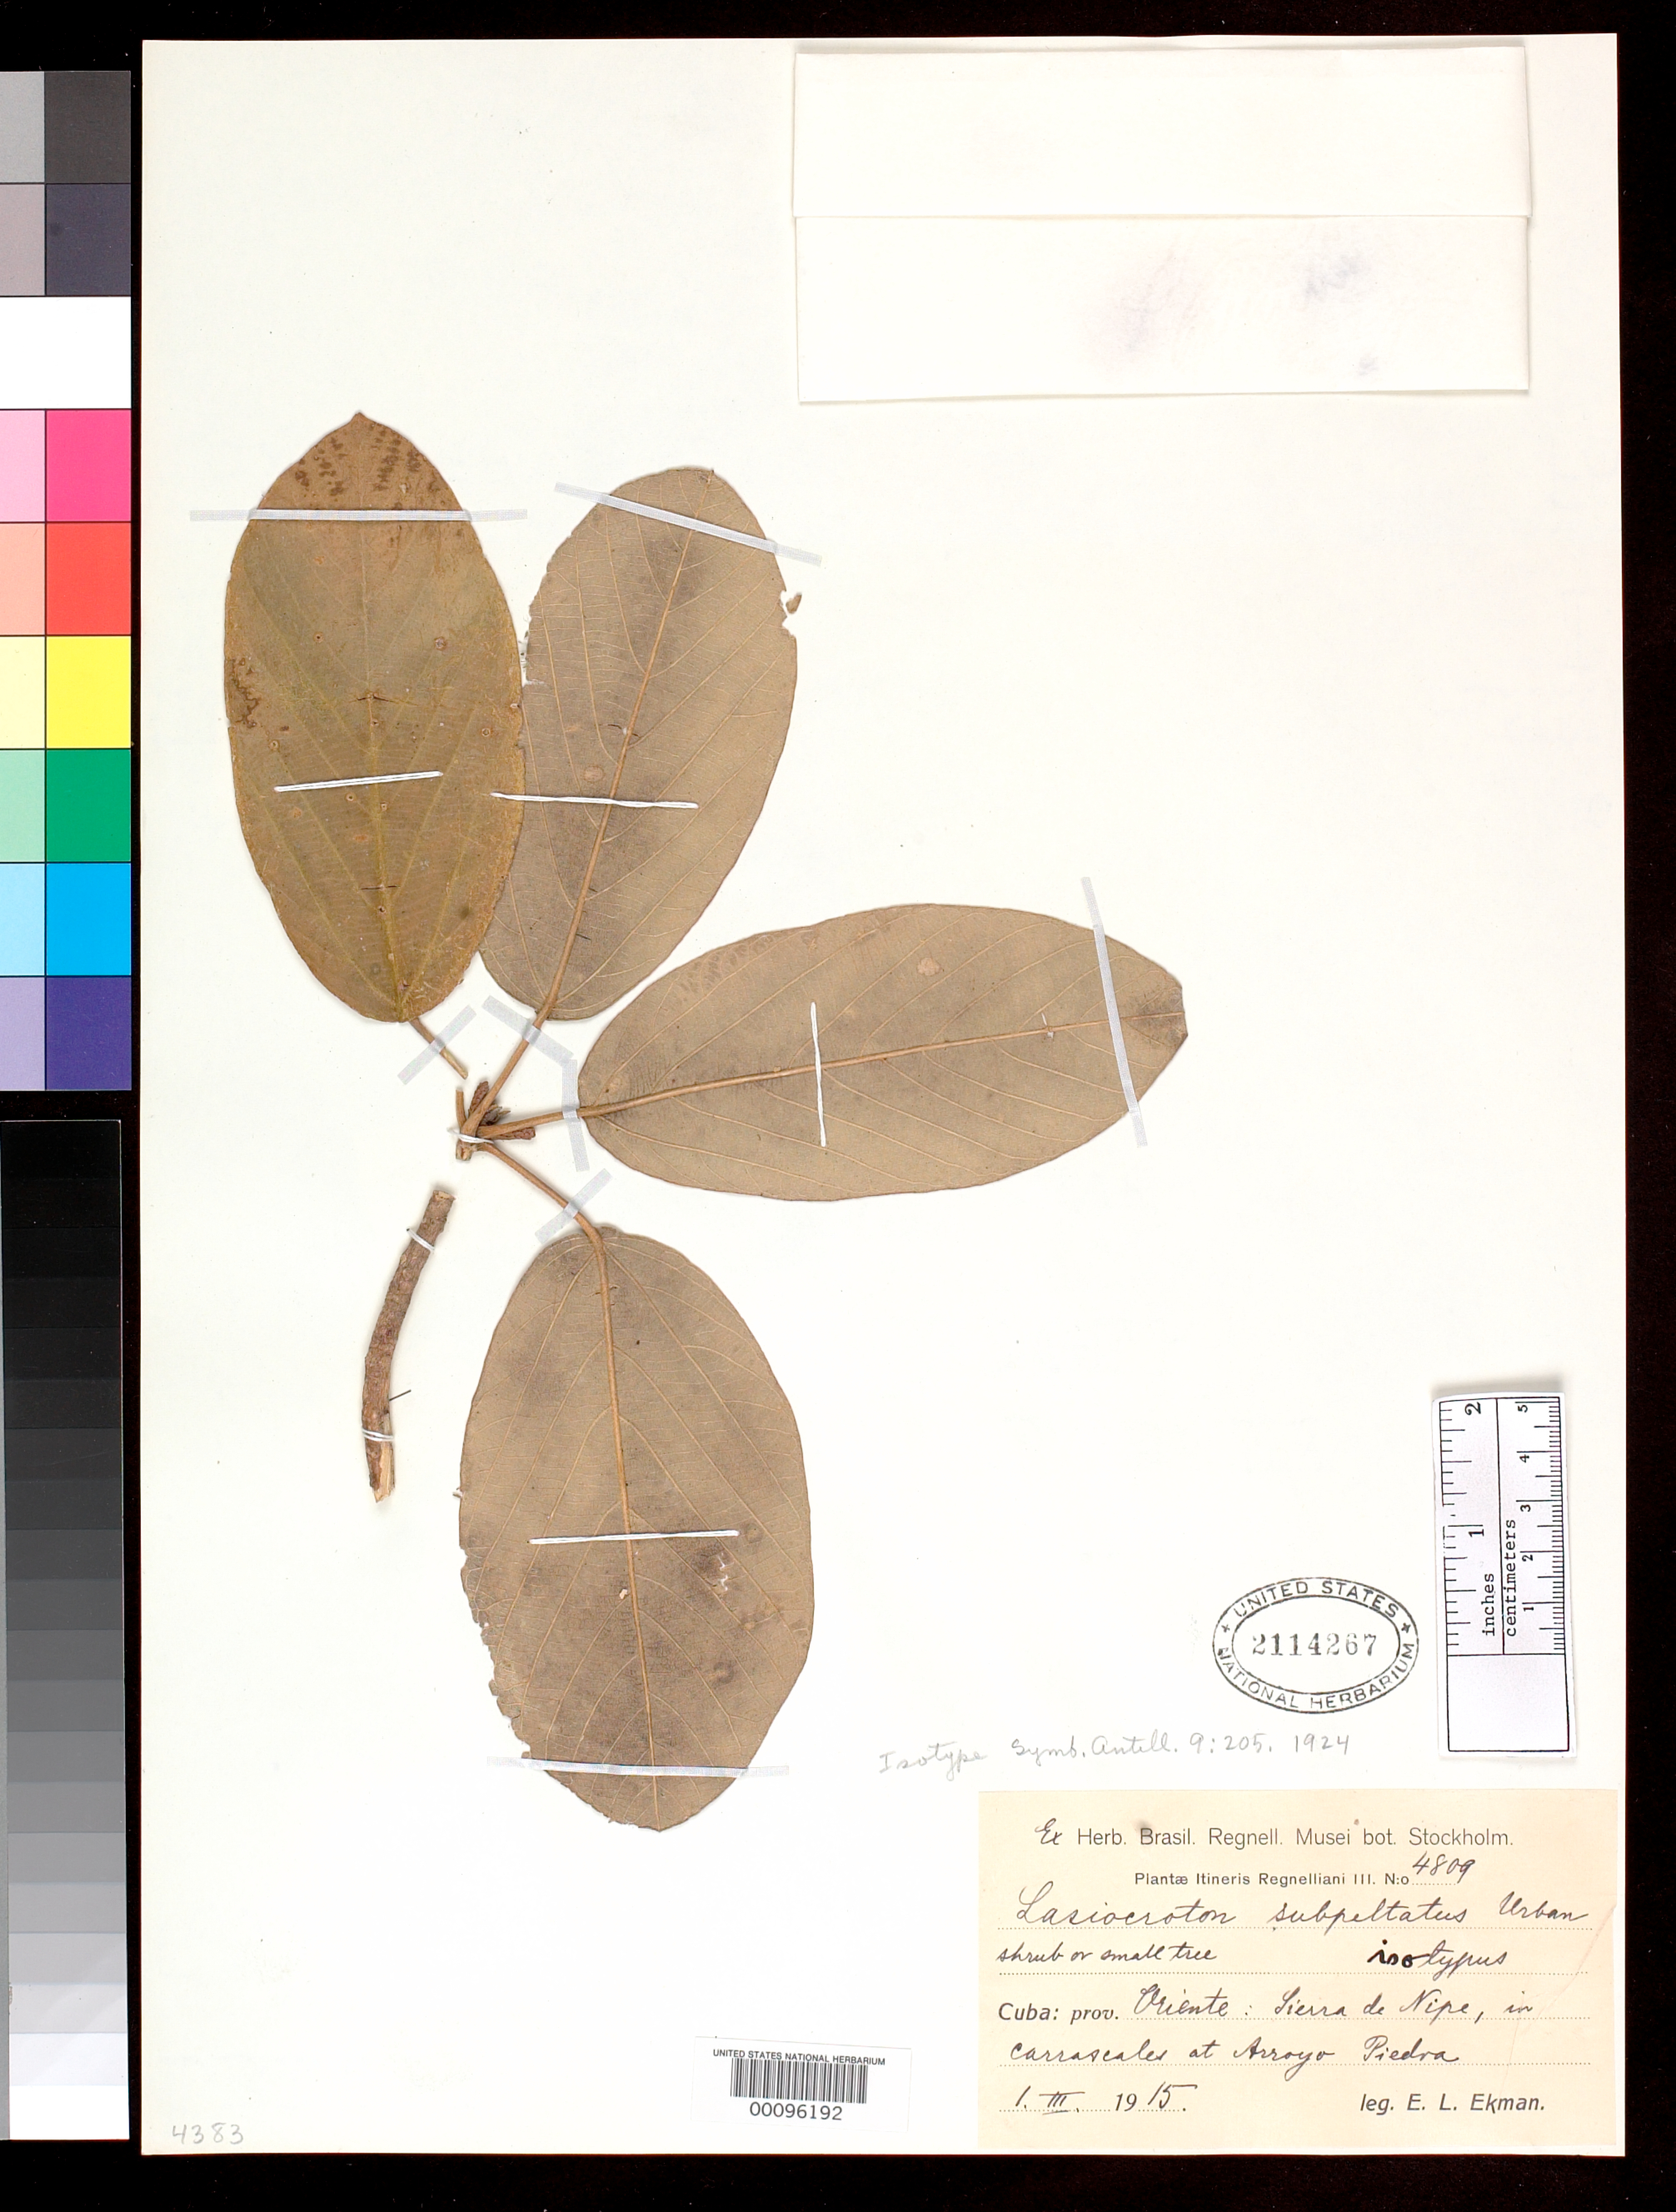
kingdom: Plantae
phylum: Tracheophyta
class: Magnoliopsida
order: Malpighiales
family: Euphorbiaceae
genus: Lasiocroton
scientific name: Lasiocroton subpeltatus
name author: Urb.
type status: Isotype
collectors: E. L. Ekman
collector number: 4809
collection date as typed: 01 Mar 1915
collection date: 1915-03-01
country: Cuba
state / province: Oriente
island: Greater Antilles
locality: Arroyo Piedra.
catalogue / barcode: US 2114267